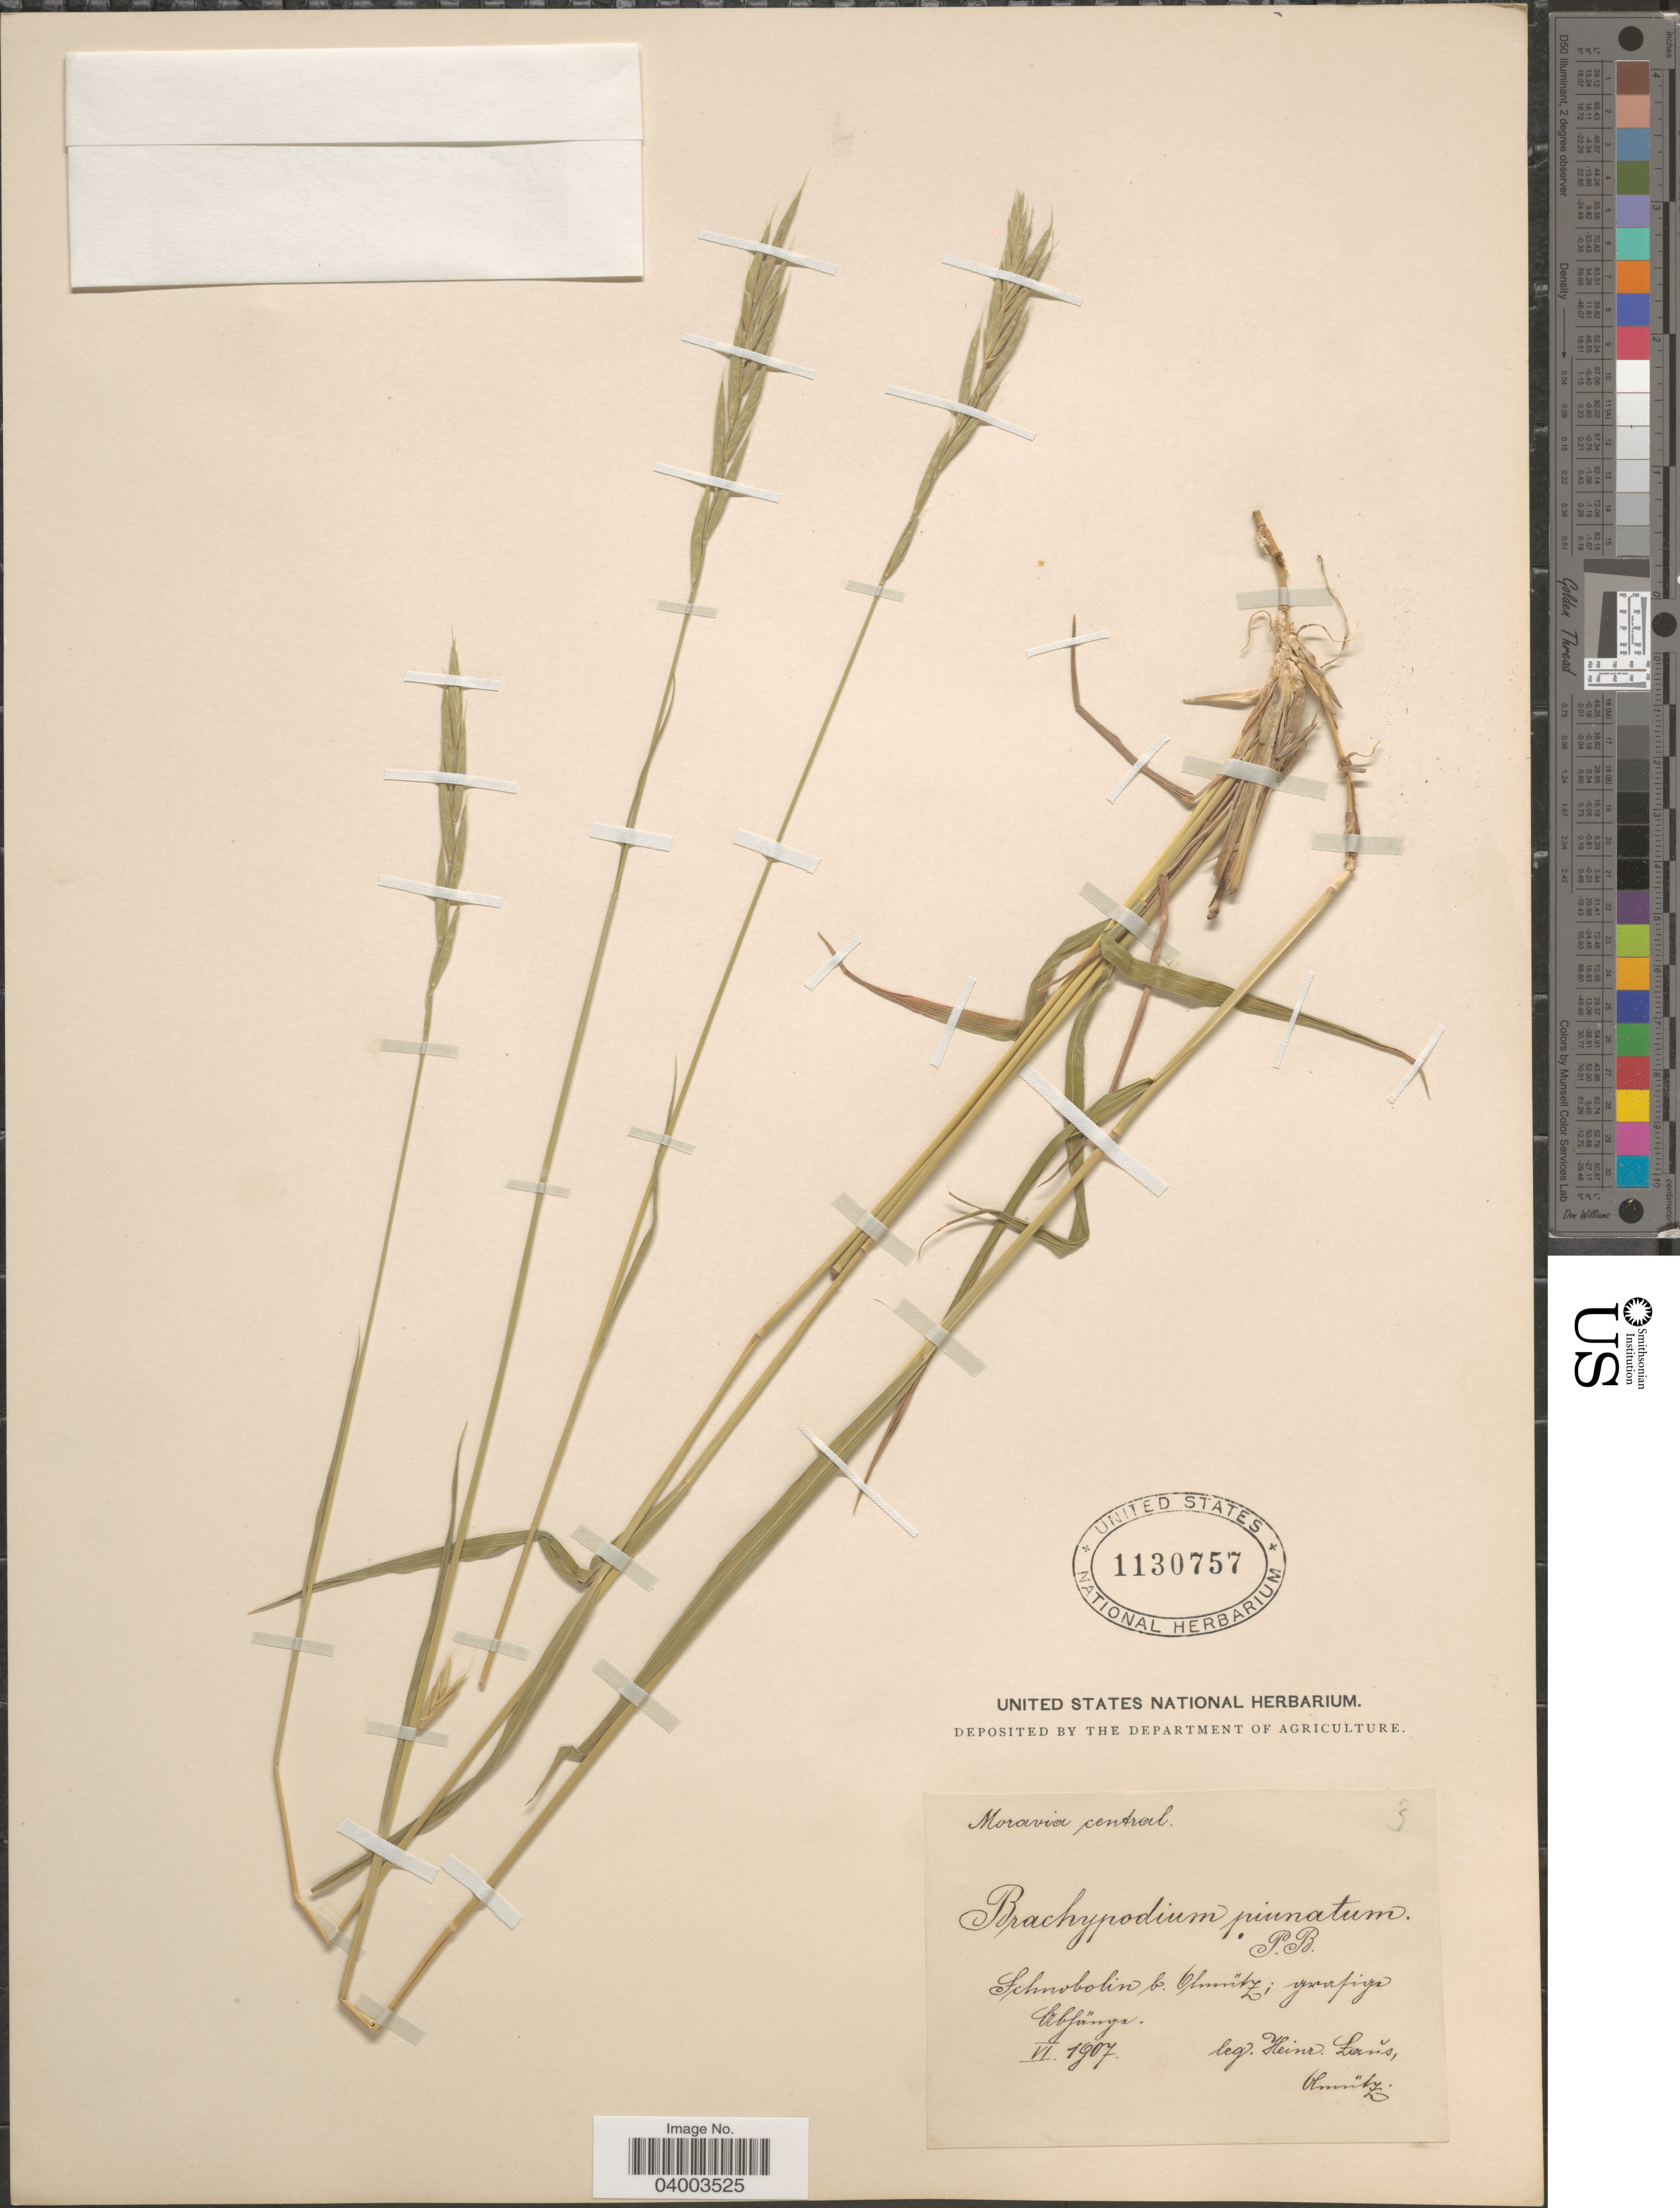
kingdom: Plantae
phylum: Tracheophyta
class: Liliopsida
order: Poales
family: Poaceae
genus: Brachypodium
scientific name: Brachypodium pinnatum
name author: (L.) P. Beauv.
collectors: H. Lans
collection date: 1907-06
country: Czechia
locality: Moravia central. Schnobolin b. Olumïtz; yurfirza Arbjürnya. [interpreted]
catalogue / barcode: US 1130757